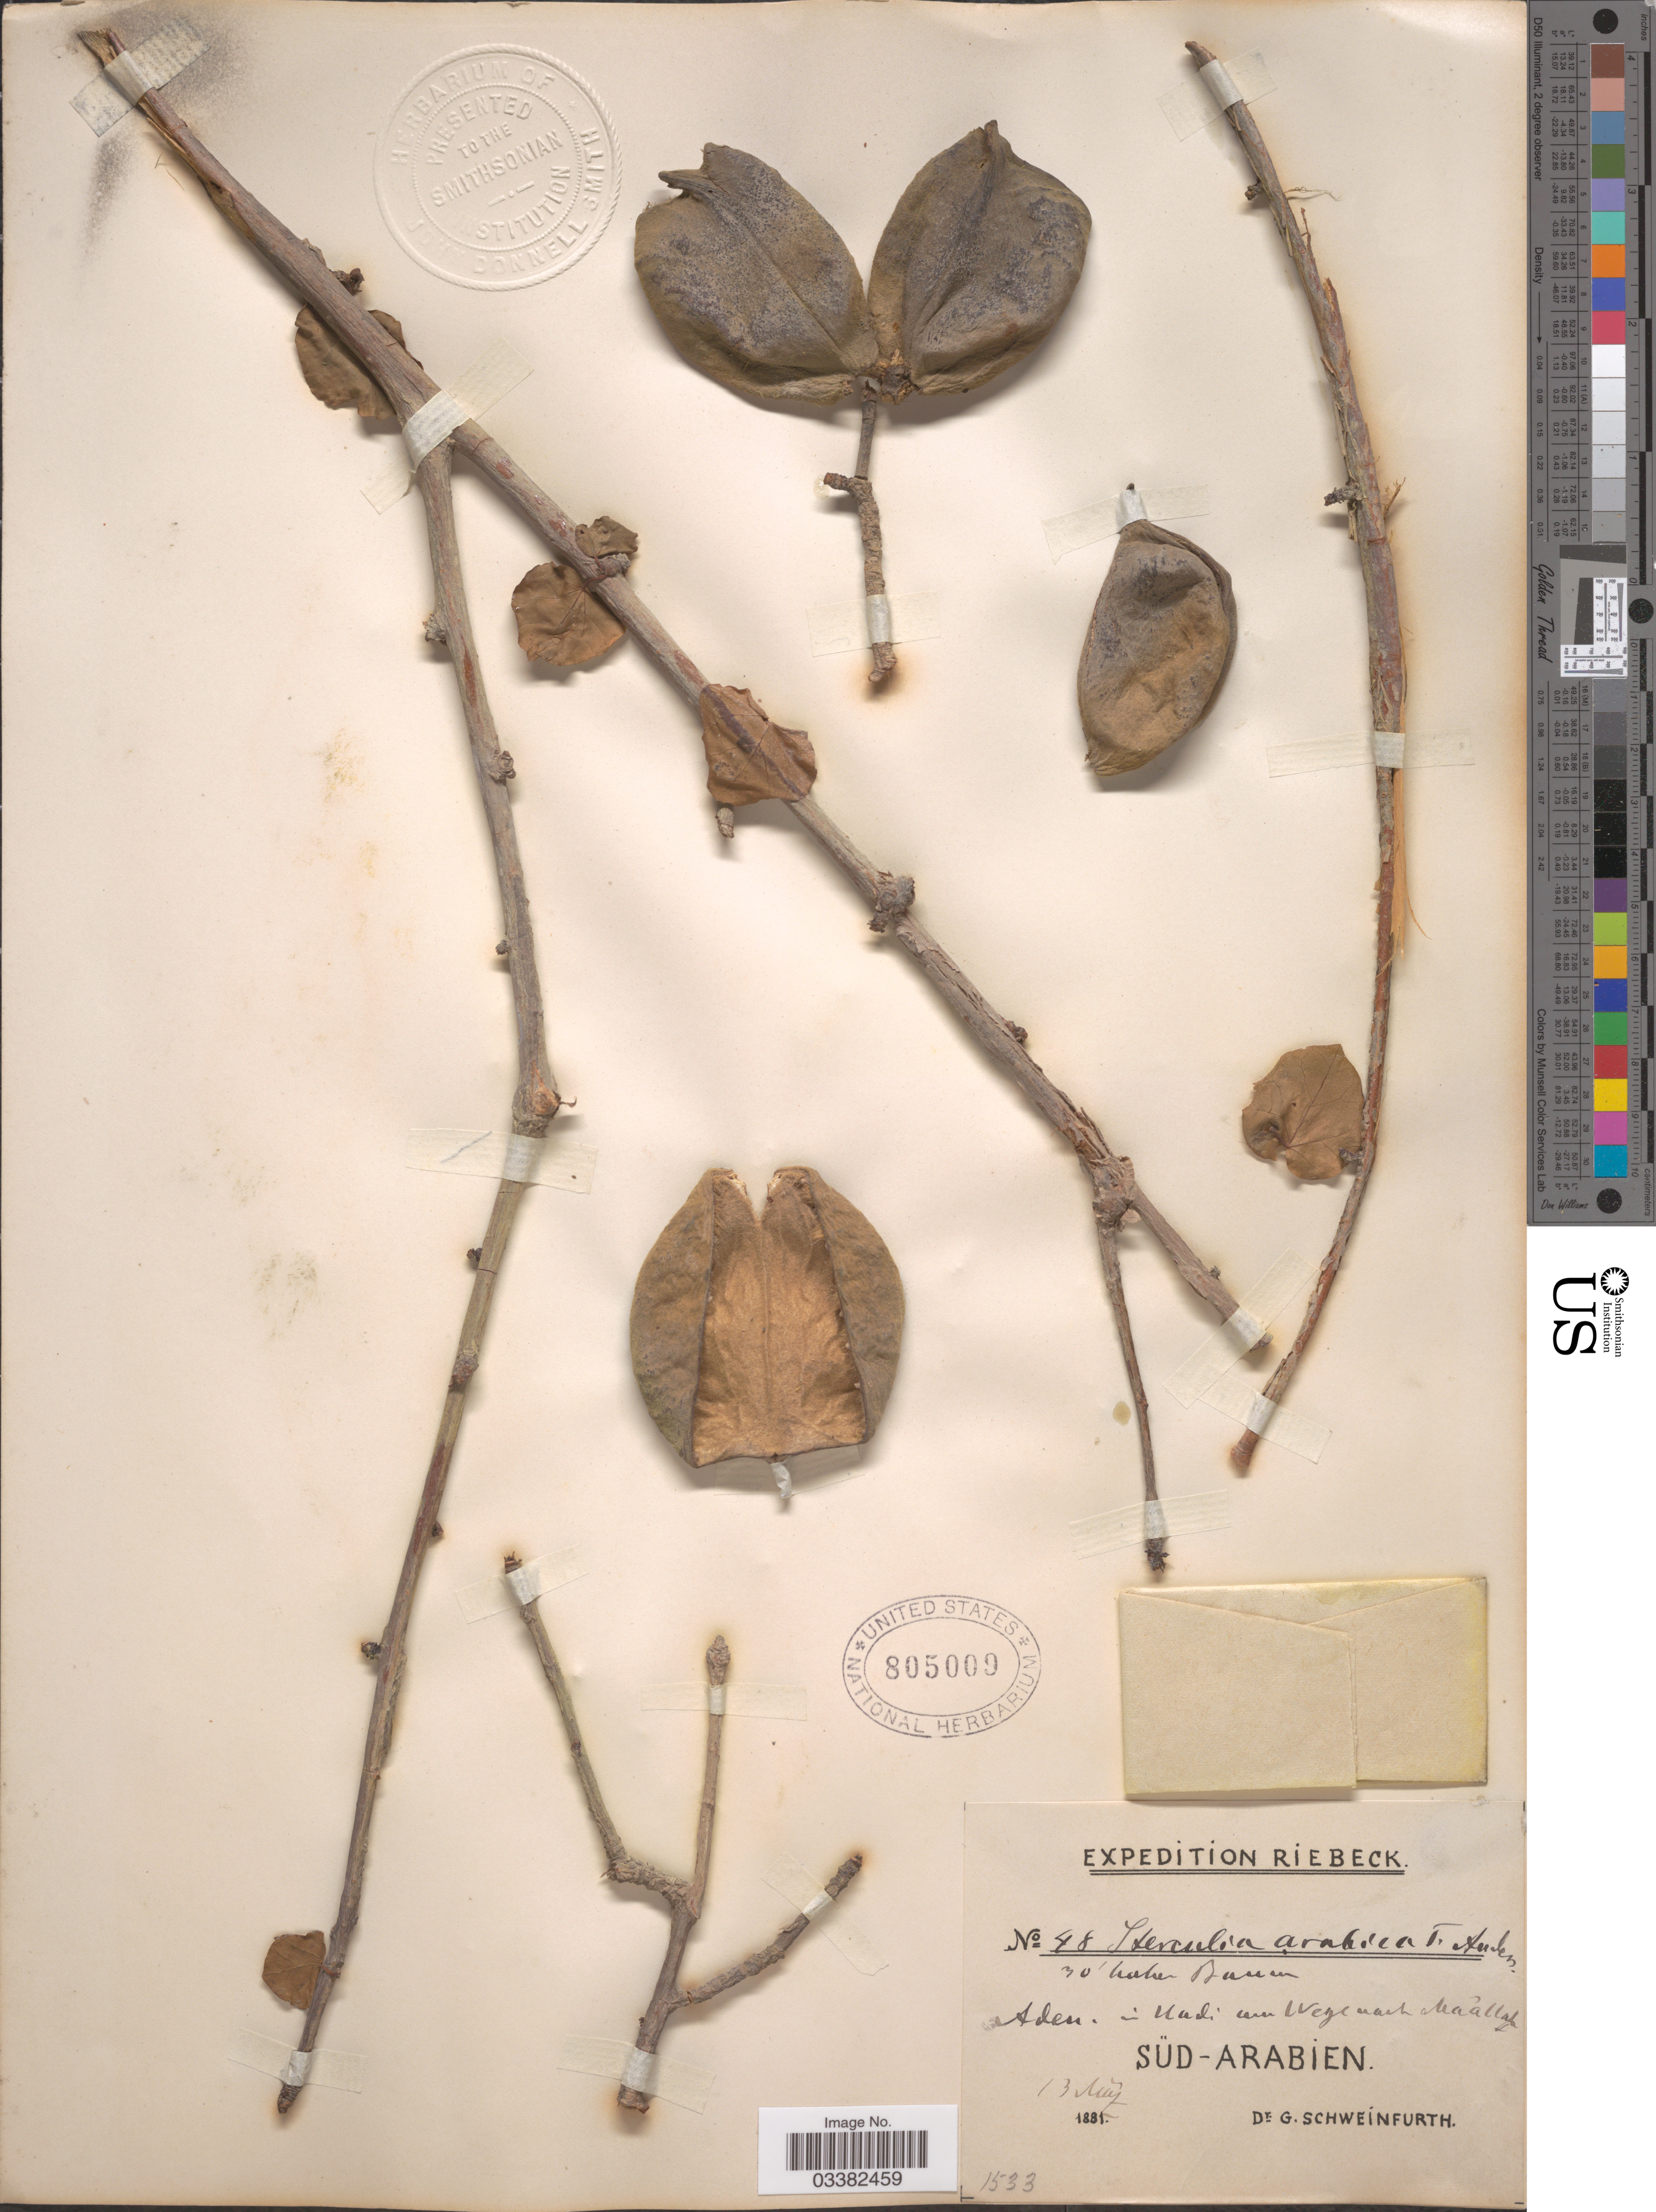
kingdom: Plantae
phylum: Tracheophyta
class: Magnoliopsida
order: Malvales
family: Malvaceae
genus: Sterculia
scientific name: Sterculia arabica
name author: T. Anderson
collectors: G. A. Schweinfurth (herbarium)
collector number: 48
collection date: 1881-08-13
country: Saudi Arabia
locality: Aden in Wadi am Wege nach Mallagh [interpreted]. Súd-Arabien.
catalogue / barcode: US 805009